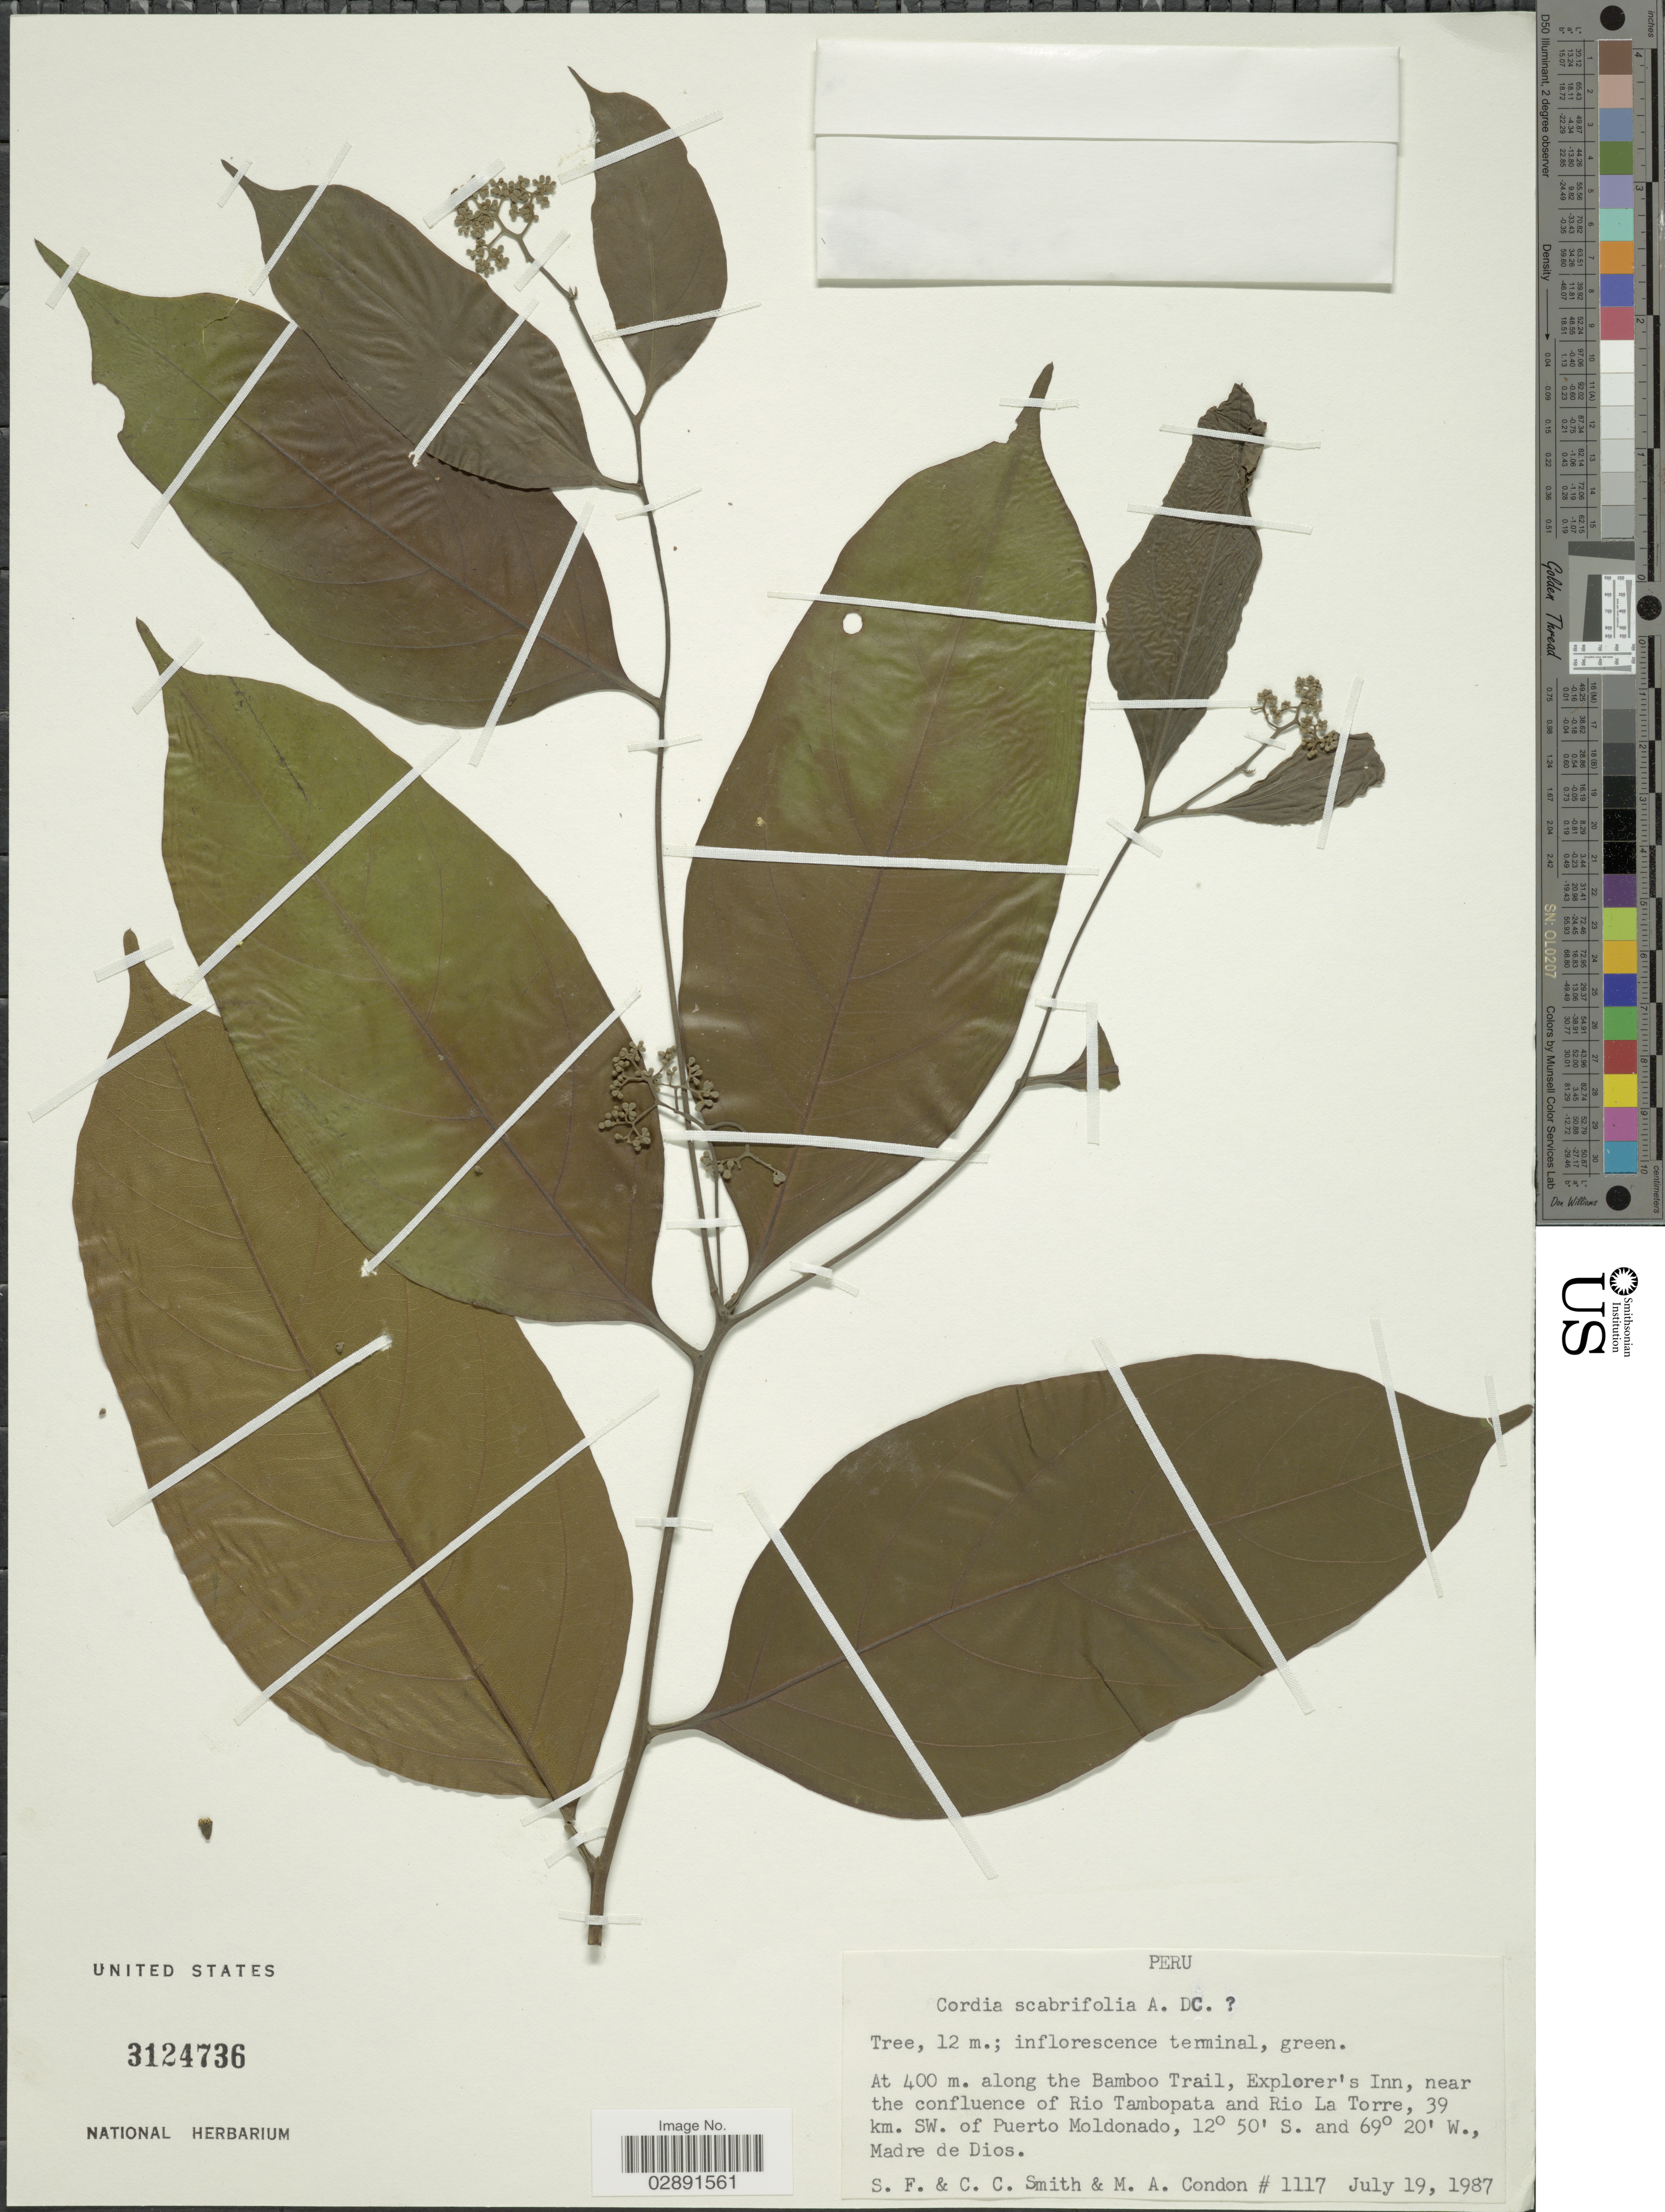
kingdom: Plantae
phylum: Tracheophyta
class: Magnoliopsida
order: Boraginales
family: Cordiaceae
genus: Cordia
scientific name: Cordia scabrifolia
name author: A. DC. in DC.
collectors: S.F. Smith, C. C. Smith & M. Condon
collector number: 1117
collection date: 1987-07-19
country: Peru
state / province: Madre de Dios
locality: Along the Bamboo Trail, Explorer's Inn, near the confluence of Rio Tambopata and Rio La Torre, 39 km. SW. of Puerto Moldonado.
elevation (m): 400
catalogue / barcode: US 3124736